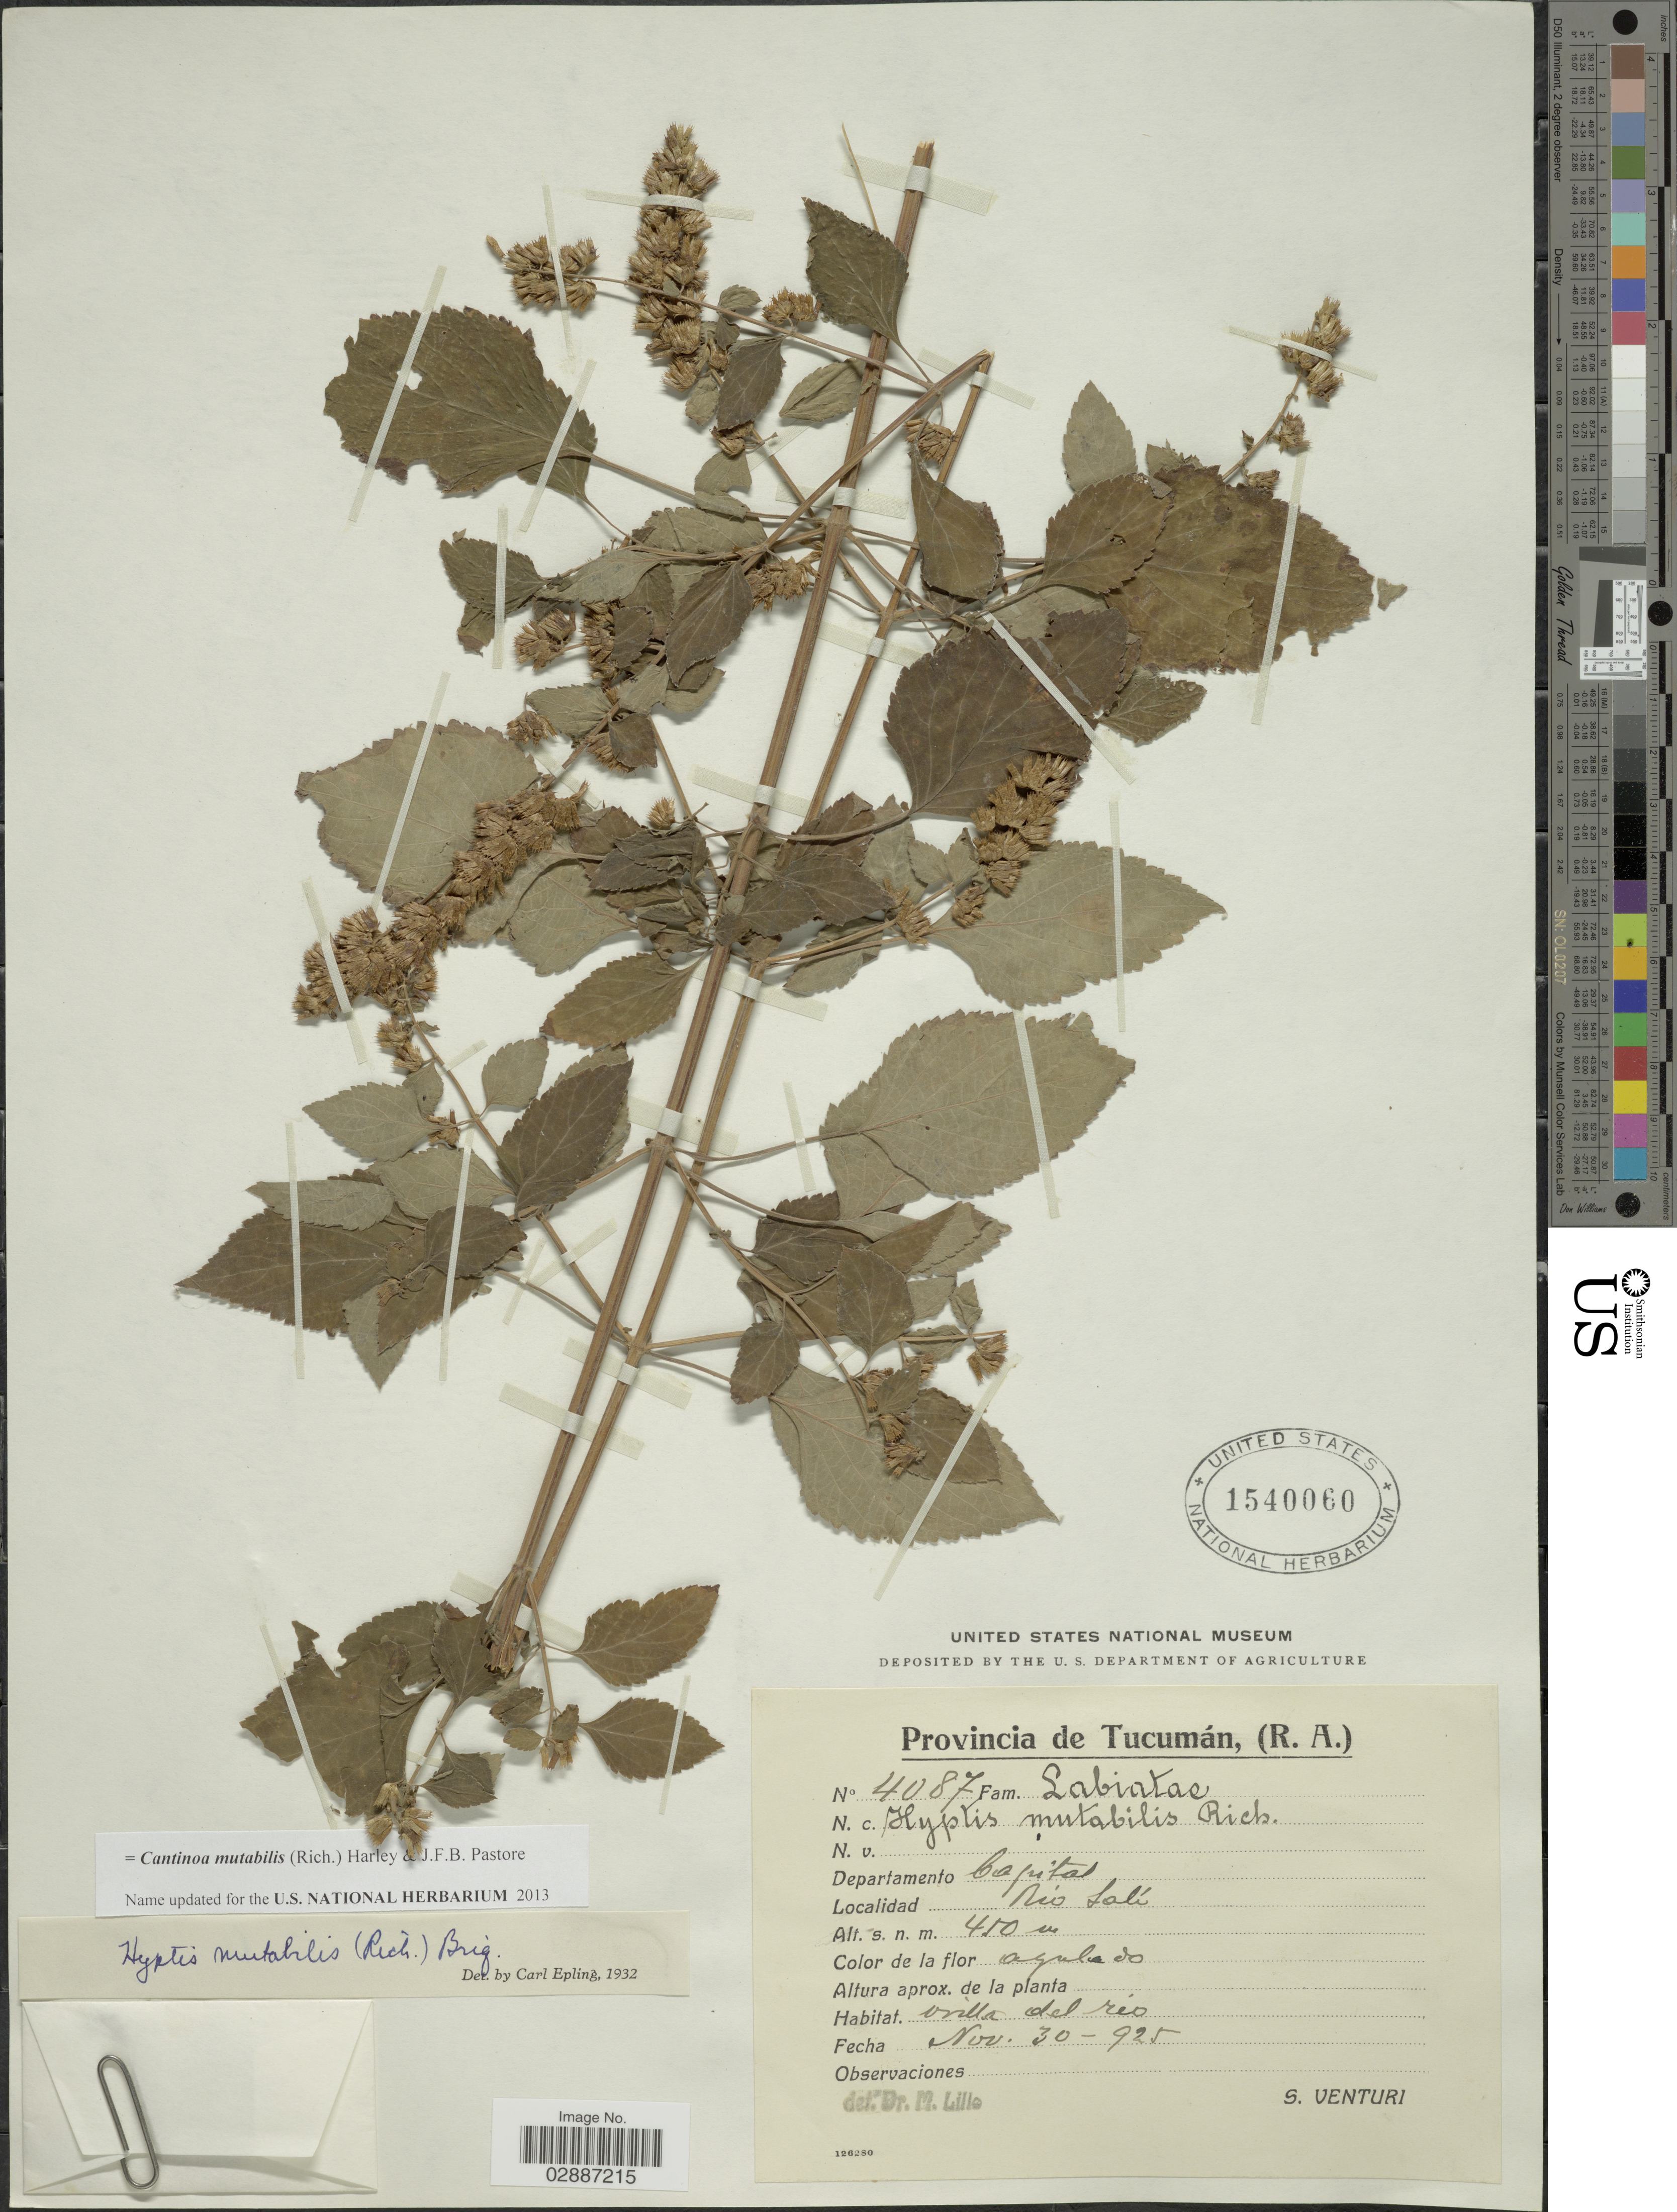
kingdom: Plantae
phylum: Tracheophyta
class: Magnoliopsida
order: Lamiales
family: Lamiaceae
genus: Cantinoa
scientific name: Cantinoa mutabilis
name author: (Epling) Harley & J.F.B. Pastore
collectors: S. Venturi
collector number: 4087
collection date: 1925-11-30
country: Argentina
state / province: Tucuman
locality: Departamento Capital. Rio Salí.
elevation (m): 450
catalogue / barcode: US 1540060